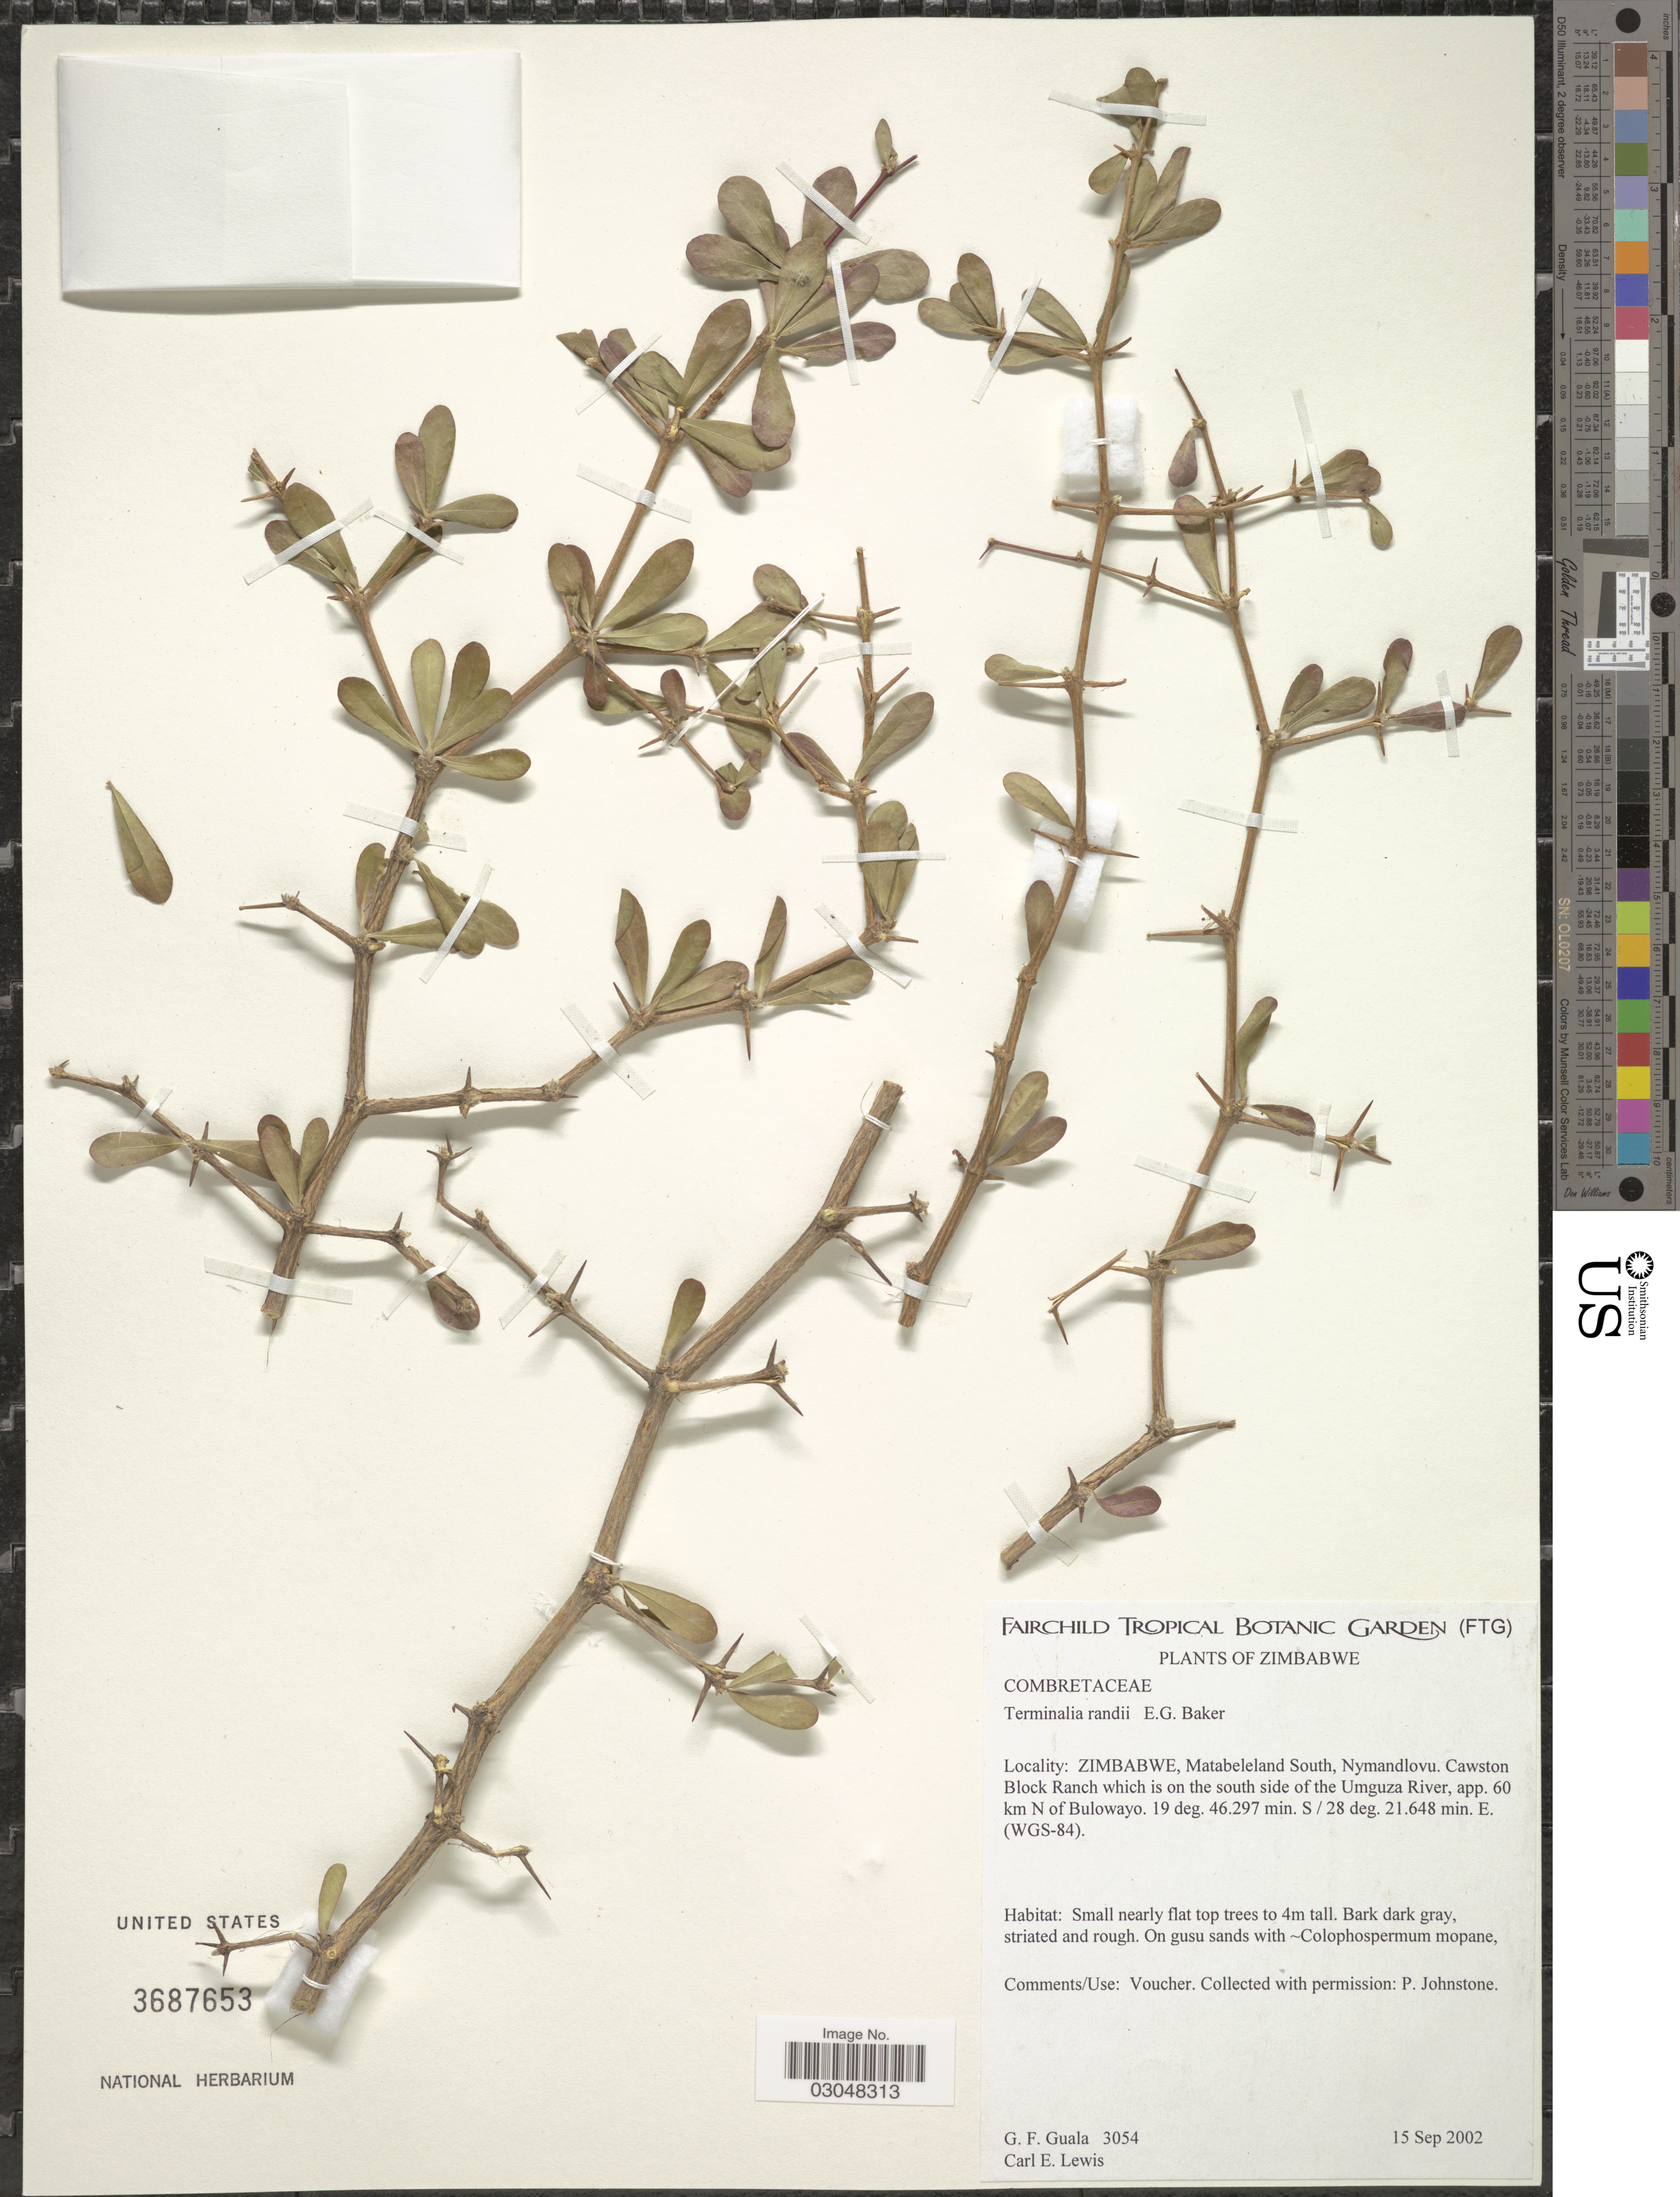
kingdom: Plantae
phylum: Tracheophyta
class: Magnoliopsida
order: Myrtales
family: Combretaceae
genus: Terminalia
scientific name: Terminalia randii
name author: Baker f.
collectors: G. Guala & C. Lewis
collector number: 3054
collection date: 2002-09-15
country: Zimbabwe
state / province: Matabeleland South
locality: Nymandlovu. Cawston Block Ranch which is on the south side of the Umguza River, app. 60 km N of Bulowayo.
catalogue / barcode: US 3687653